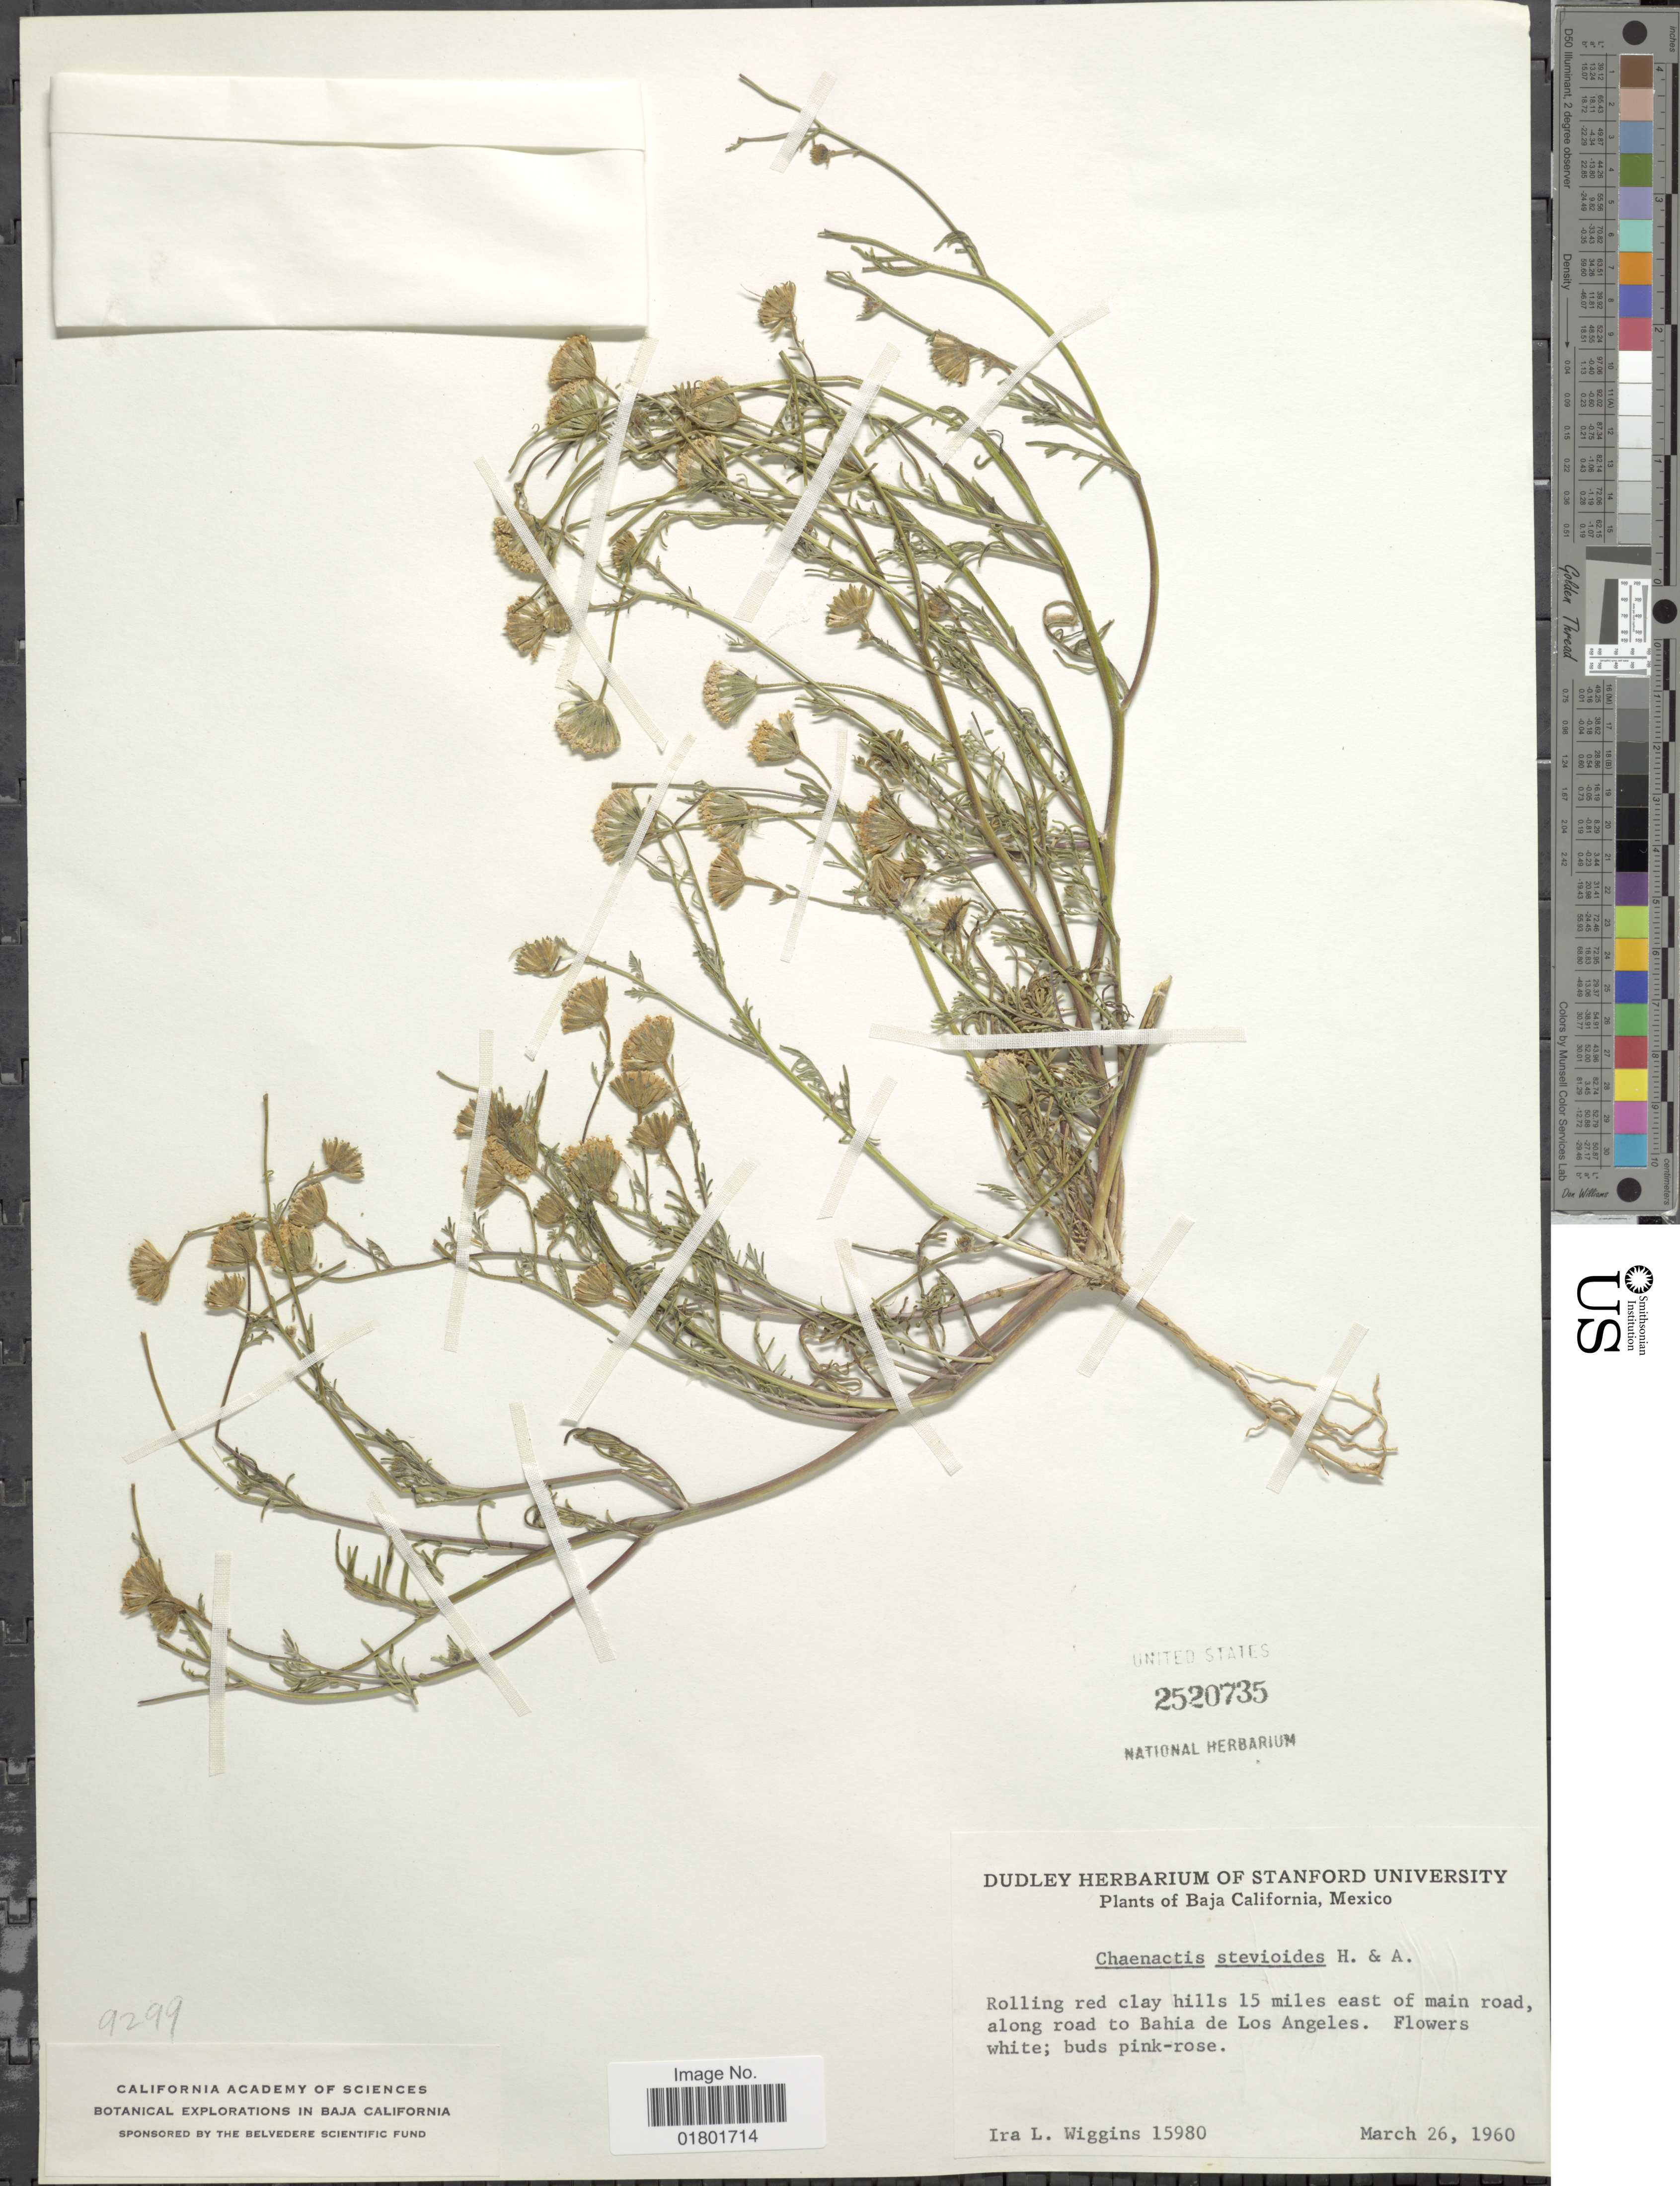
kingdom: Plantae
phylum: Tracheophyta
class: Magnoliopsida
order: Asterales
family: Asteraceae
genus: Chaenactis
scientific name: Chaenactis stevioides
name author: Hook. & Arn.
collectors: I. L. Wiggins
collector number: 15980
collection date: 1960-03-26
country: Mexico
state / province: Baja California Sur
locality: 15 miles east of main road, along road to Bahia de Los Angeles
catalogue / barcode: US 2520735